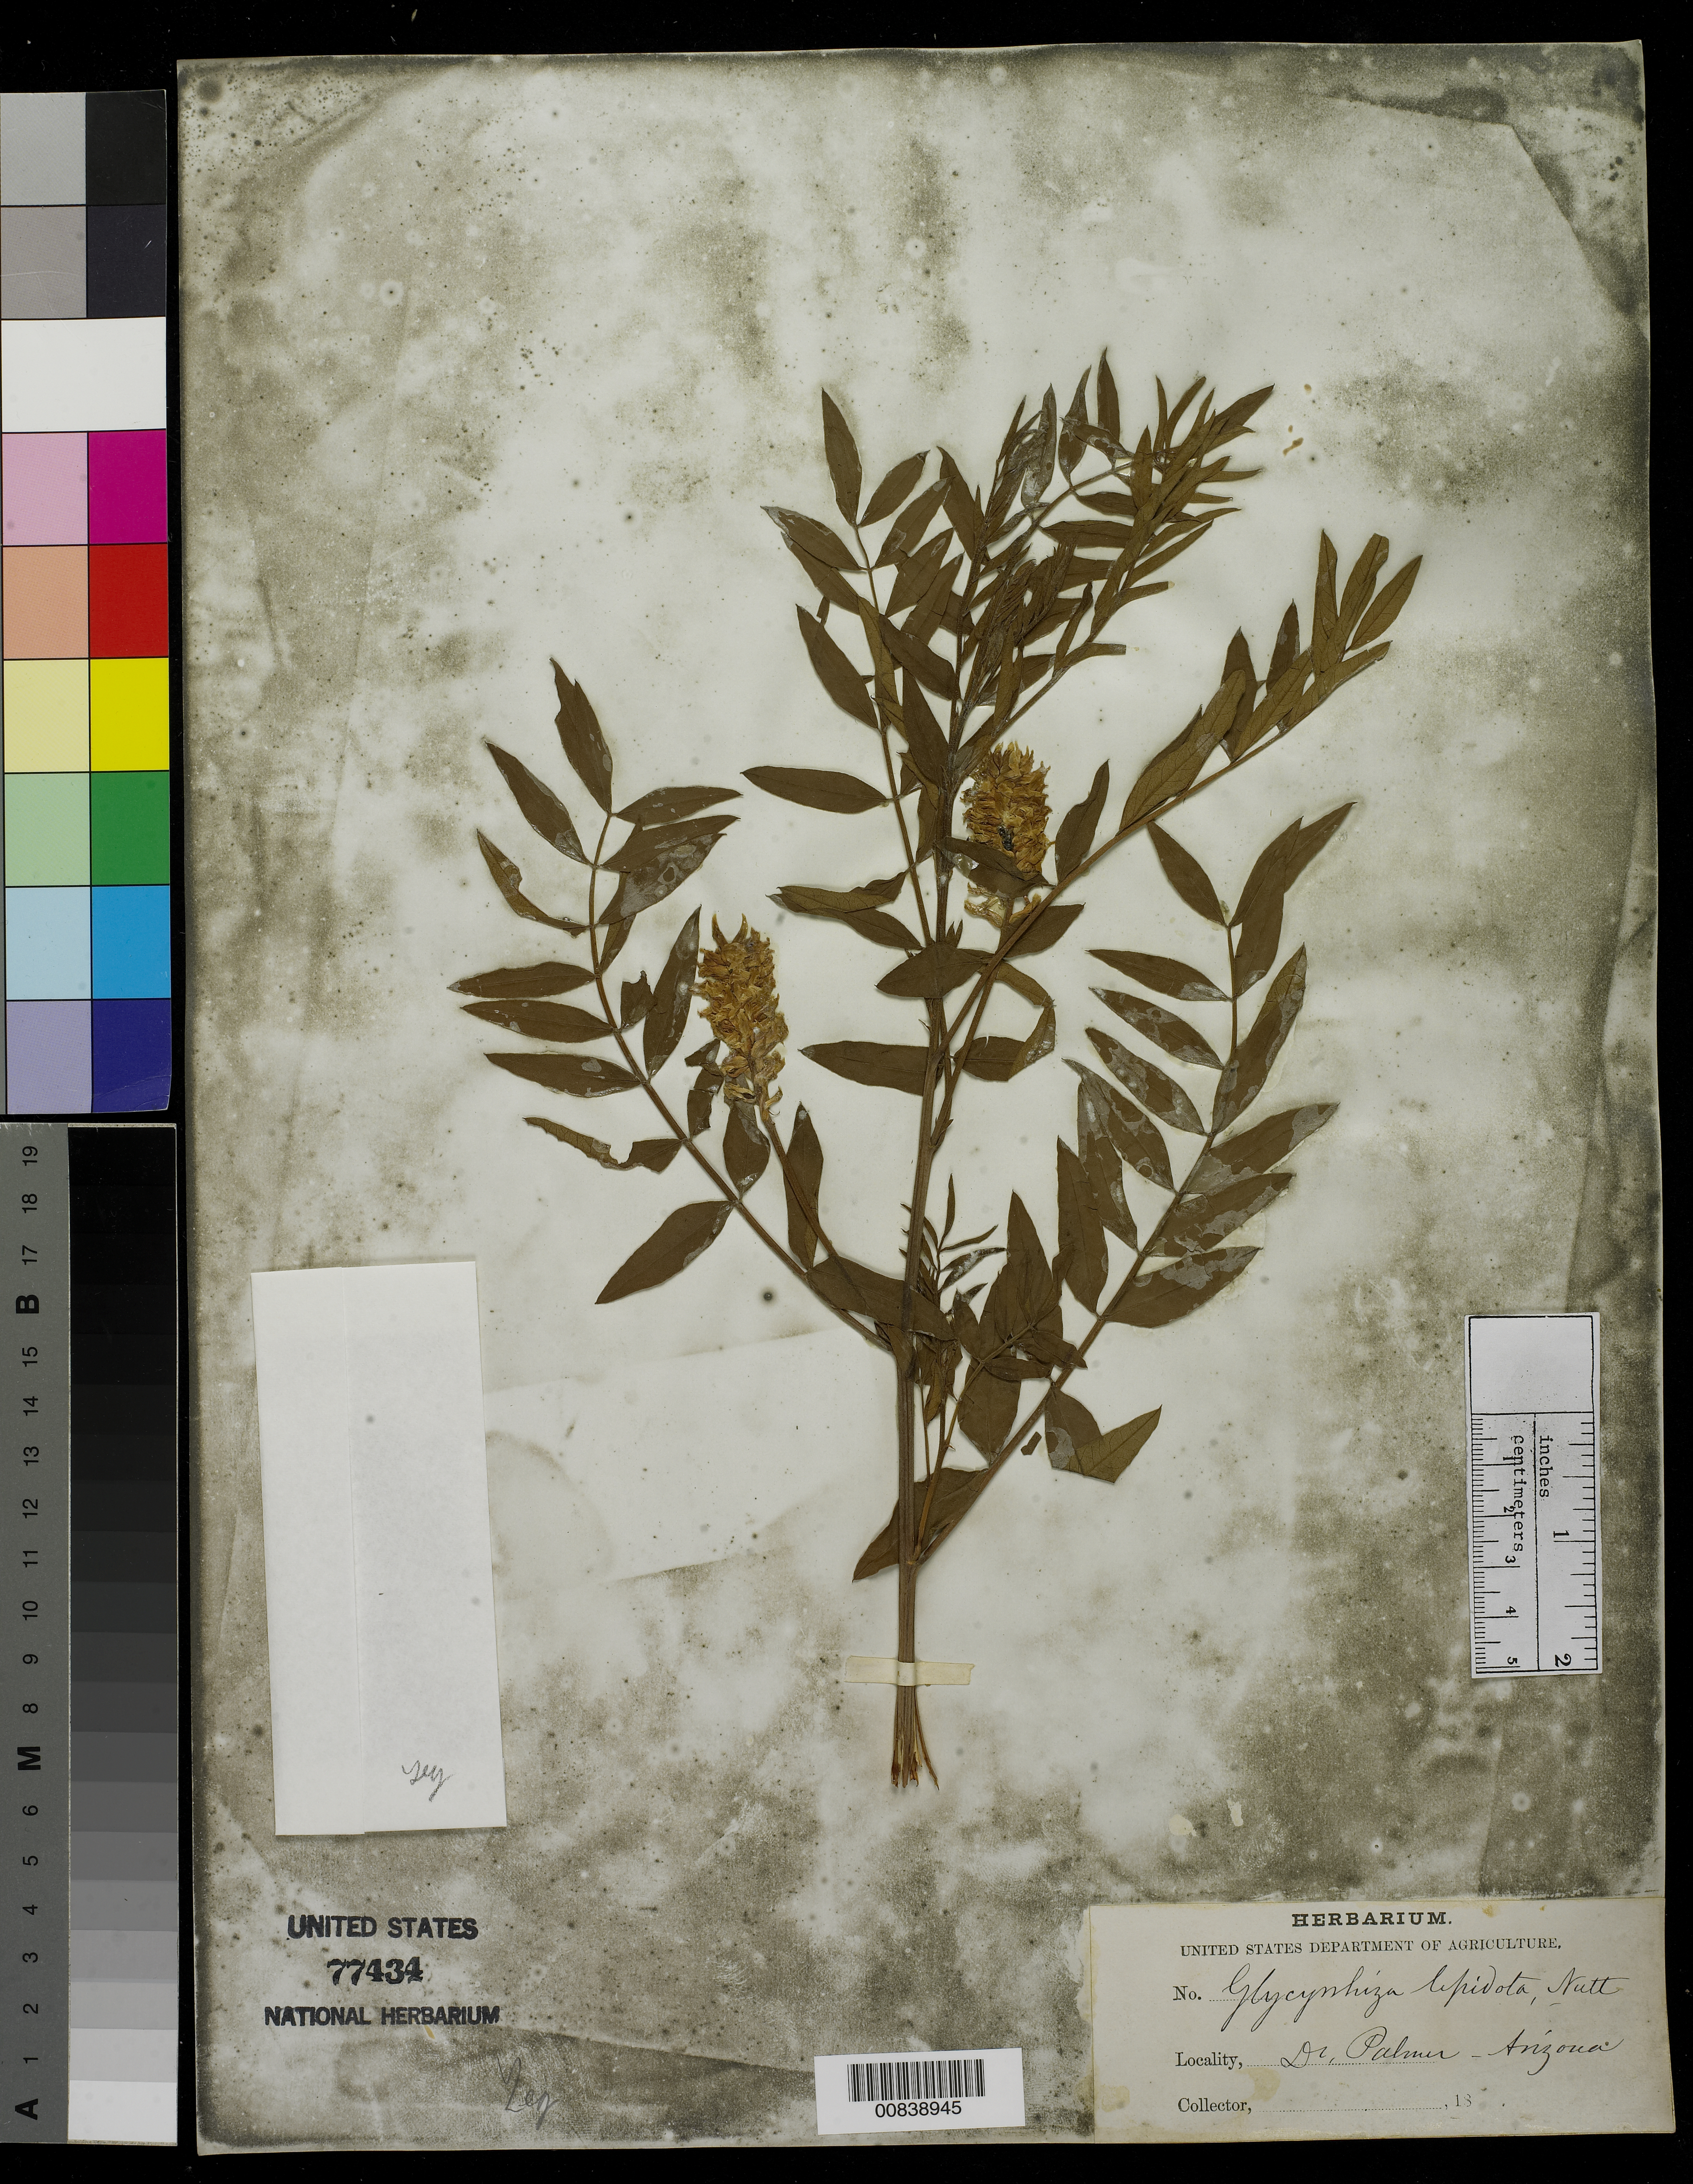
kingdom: Plantae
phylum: Tracheophyta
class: Magnoliopsida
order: Fabales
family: Fabaceae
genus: Glycyrrhiza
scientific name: Glycyrrhiza lepidota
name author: Pursh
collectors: E. Palmer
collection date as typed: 18--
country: United States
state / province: Arizona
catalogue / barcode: US 77434